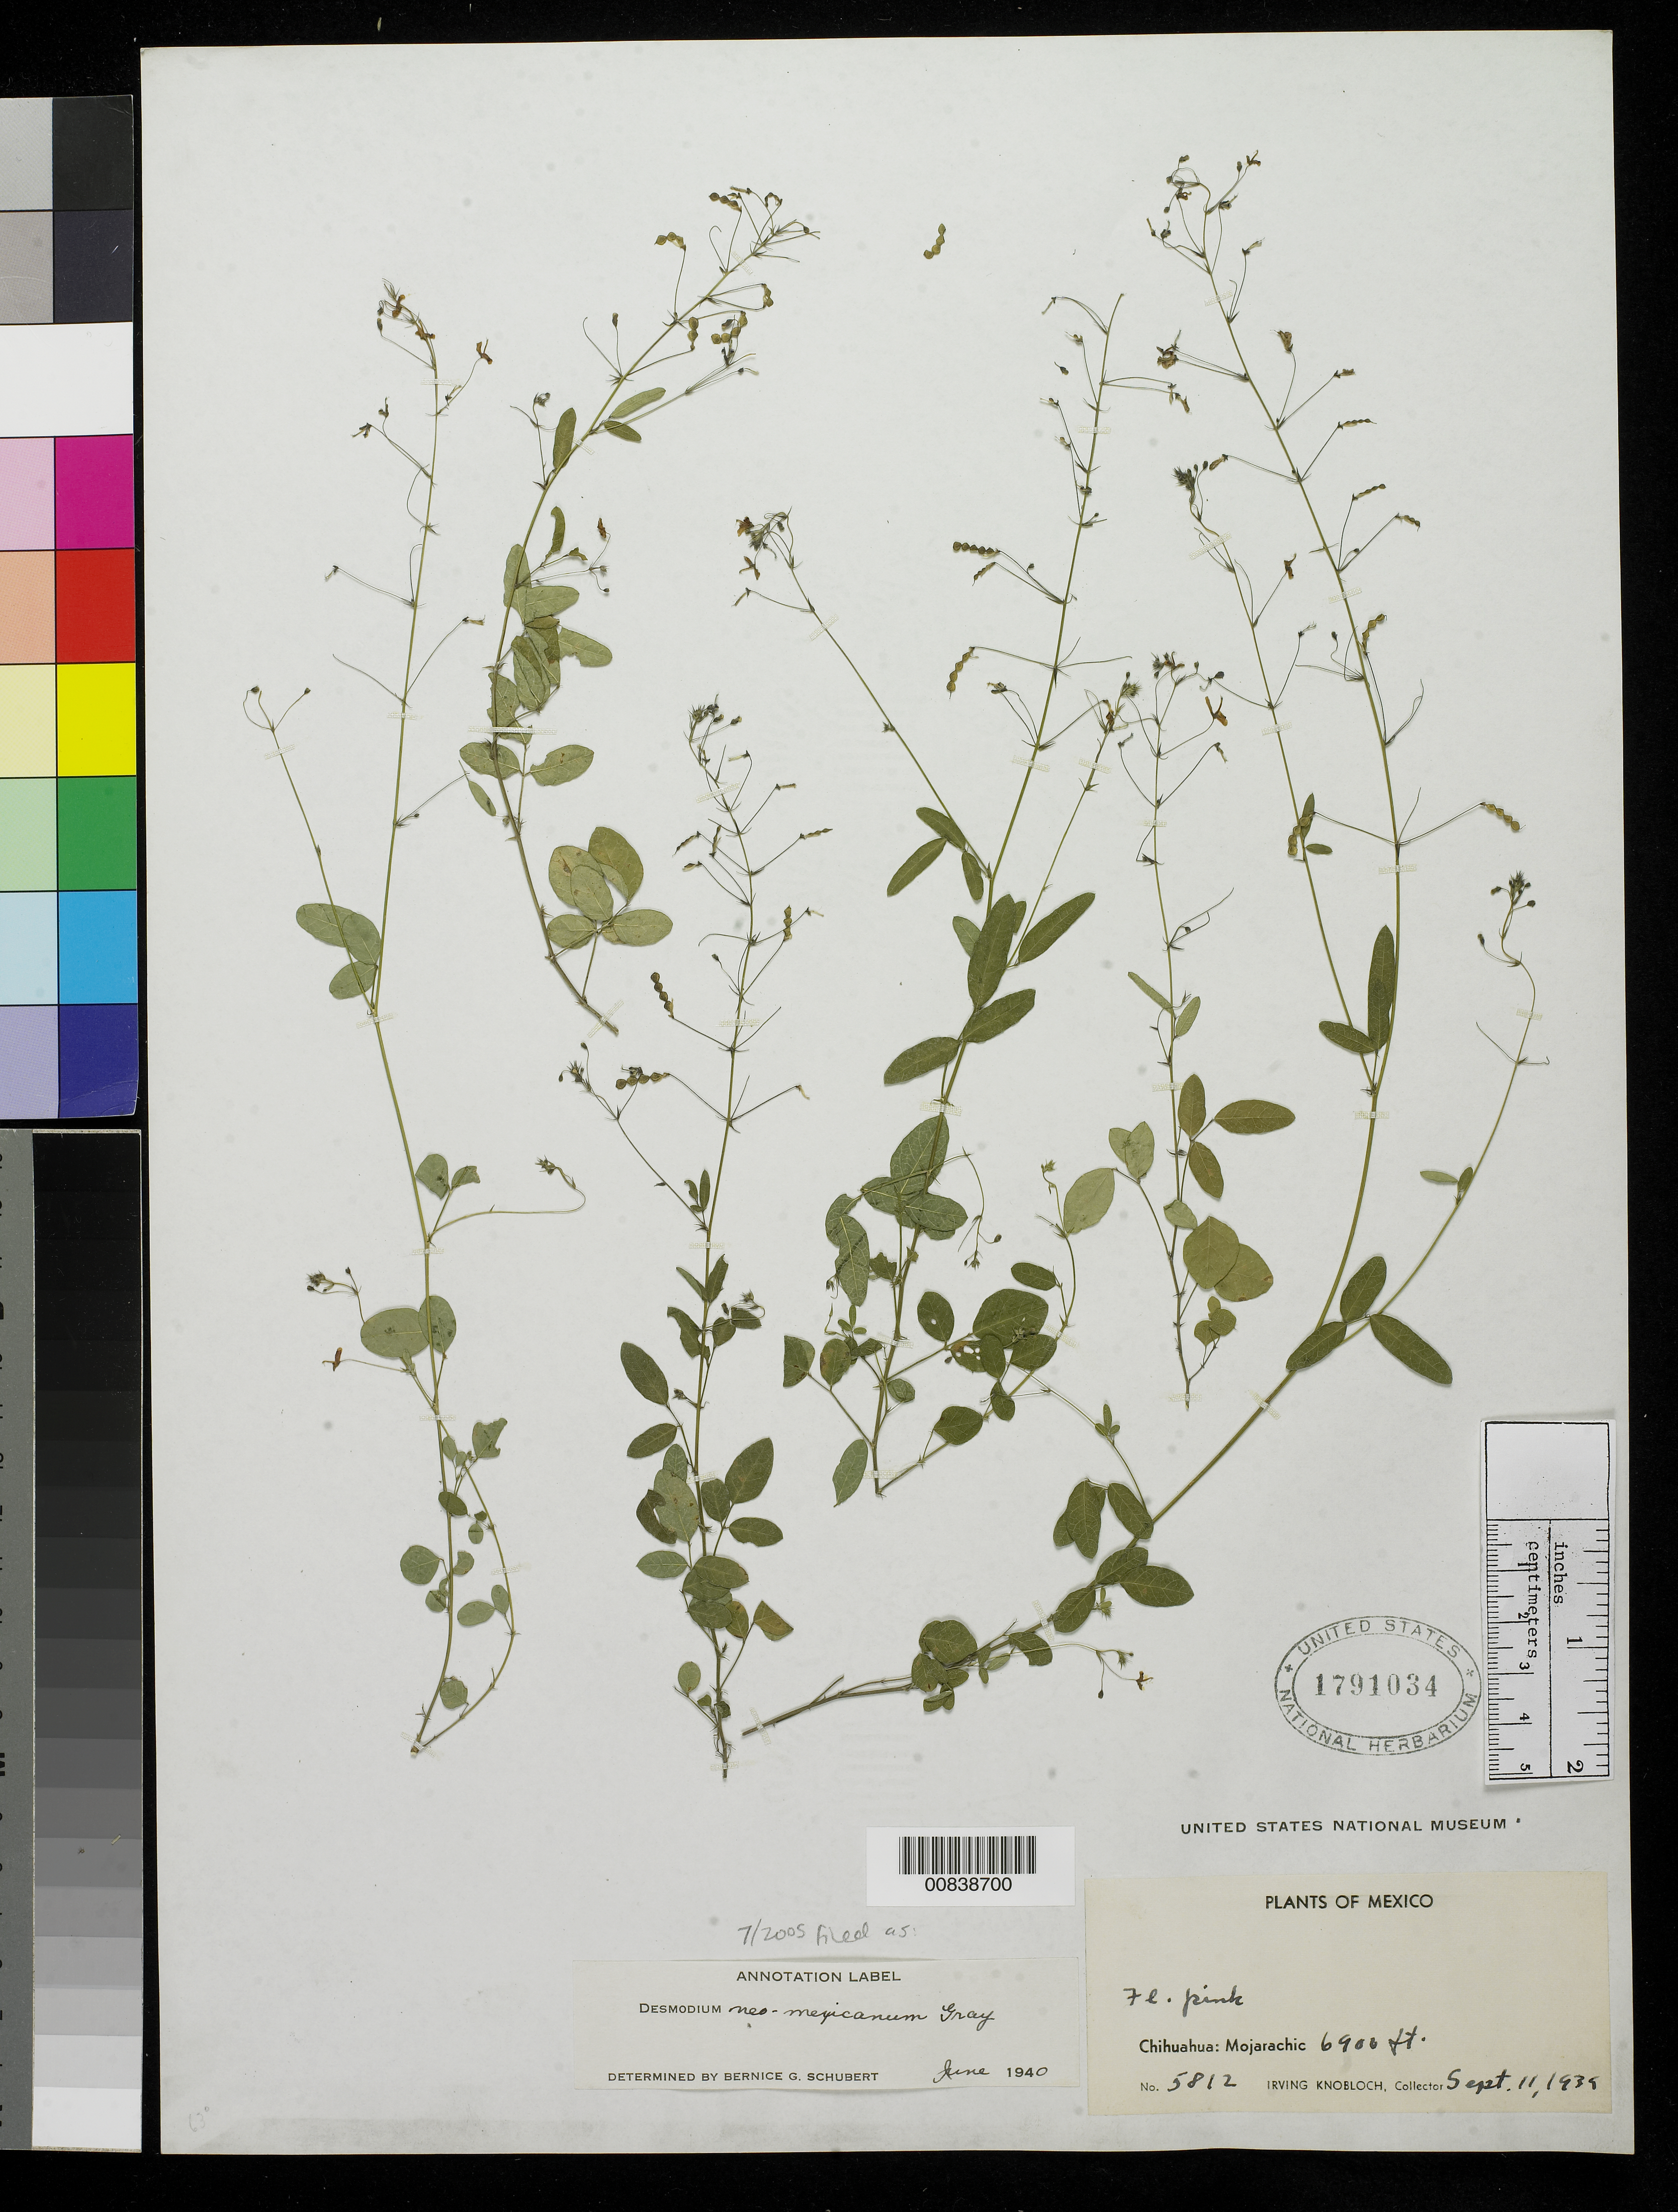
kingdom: Plantae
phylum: Tracheophyta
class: Magnoliopsida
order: Fabales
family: Fabaceae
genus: Desmodium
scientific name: Desmodium procumbens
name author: (Mill.) Hitchc.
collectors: I. W. Knobloch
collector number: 5812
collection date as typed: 11 Sep 1939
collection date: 1939-09-11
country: Mexico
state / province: Chihuahua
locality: Mojarachic, Chihuahua.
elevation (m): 2103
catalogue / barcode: US 1791034